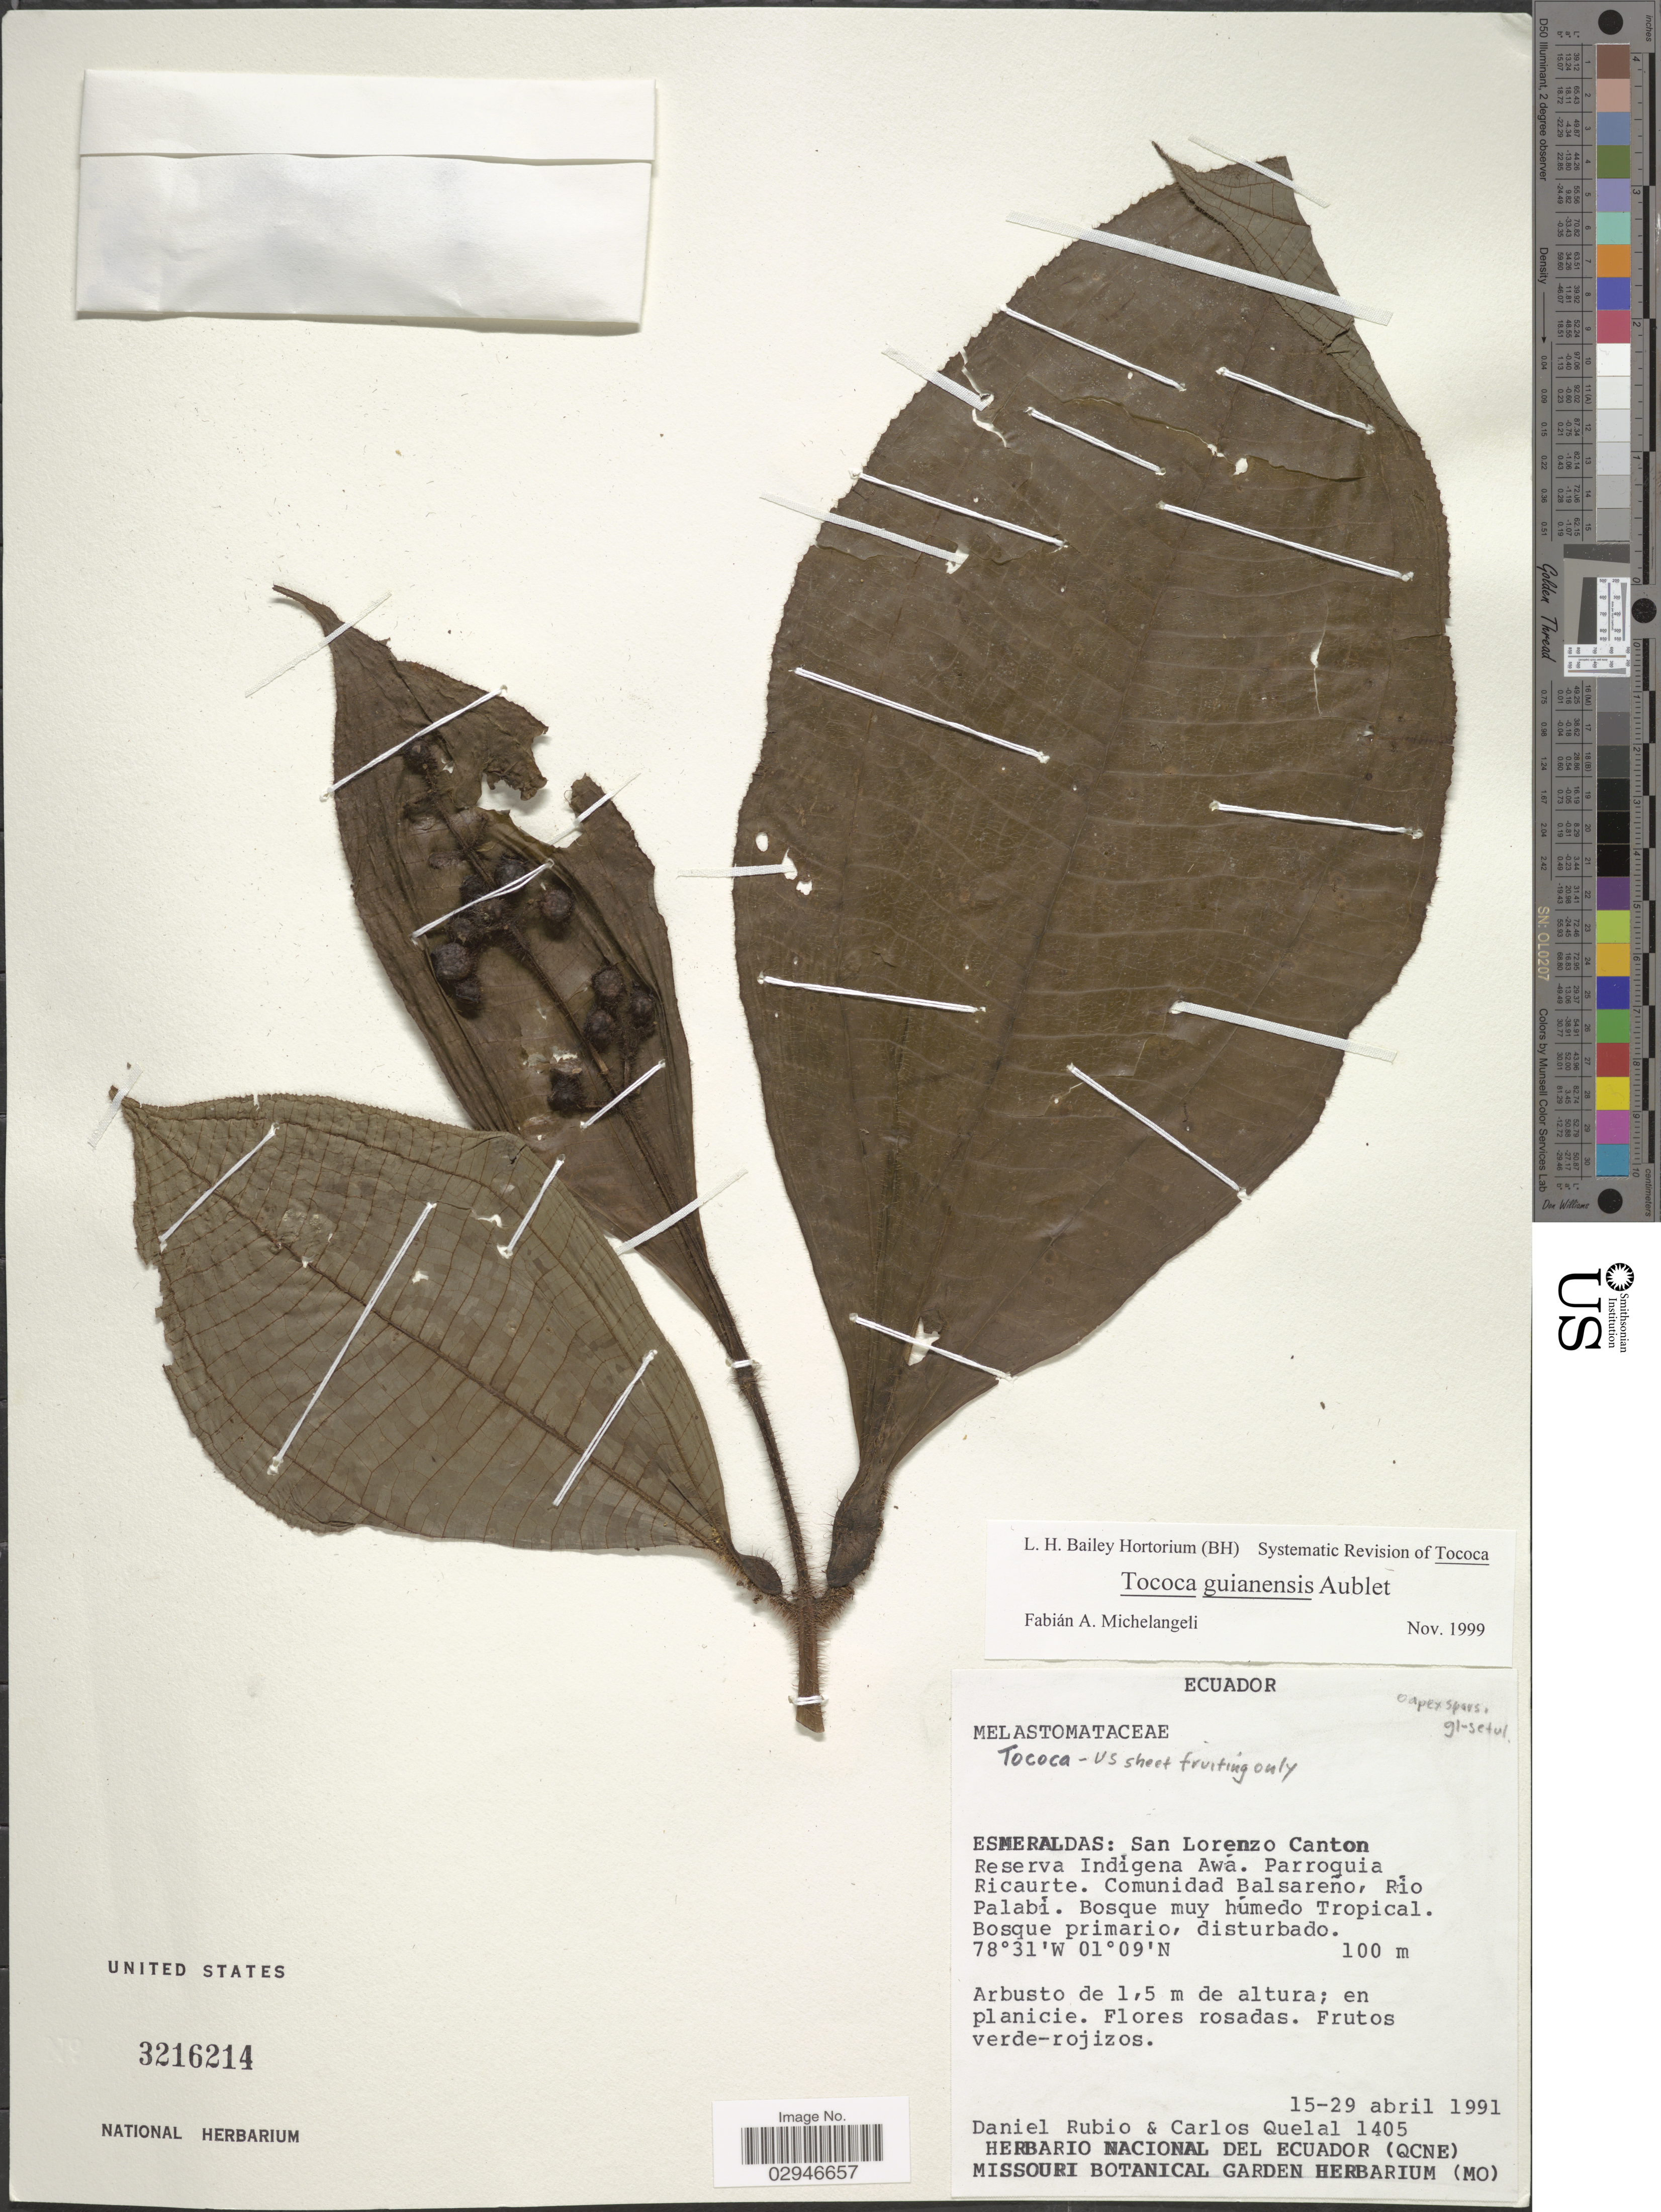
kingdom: Plantae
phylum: Tracheophyta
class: Magnoliopsida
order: Myrtales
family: Melastomataceae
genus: Tococa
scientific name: Tococa guianensis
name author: Aubl.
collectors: D. Rubio & C. Quelal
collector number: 1405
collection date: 1991-04-15/1991-04-29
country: Ecuador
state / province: Esmeraldas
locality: San Lorenzo Canton, Reserva Indigena Awá, Parroquia, Ricaurte, Comunidad Balsaréno, Río Palabi.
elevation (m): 100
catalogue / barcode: US 3216214